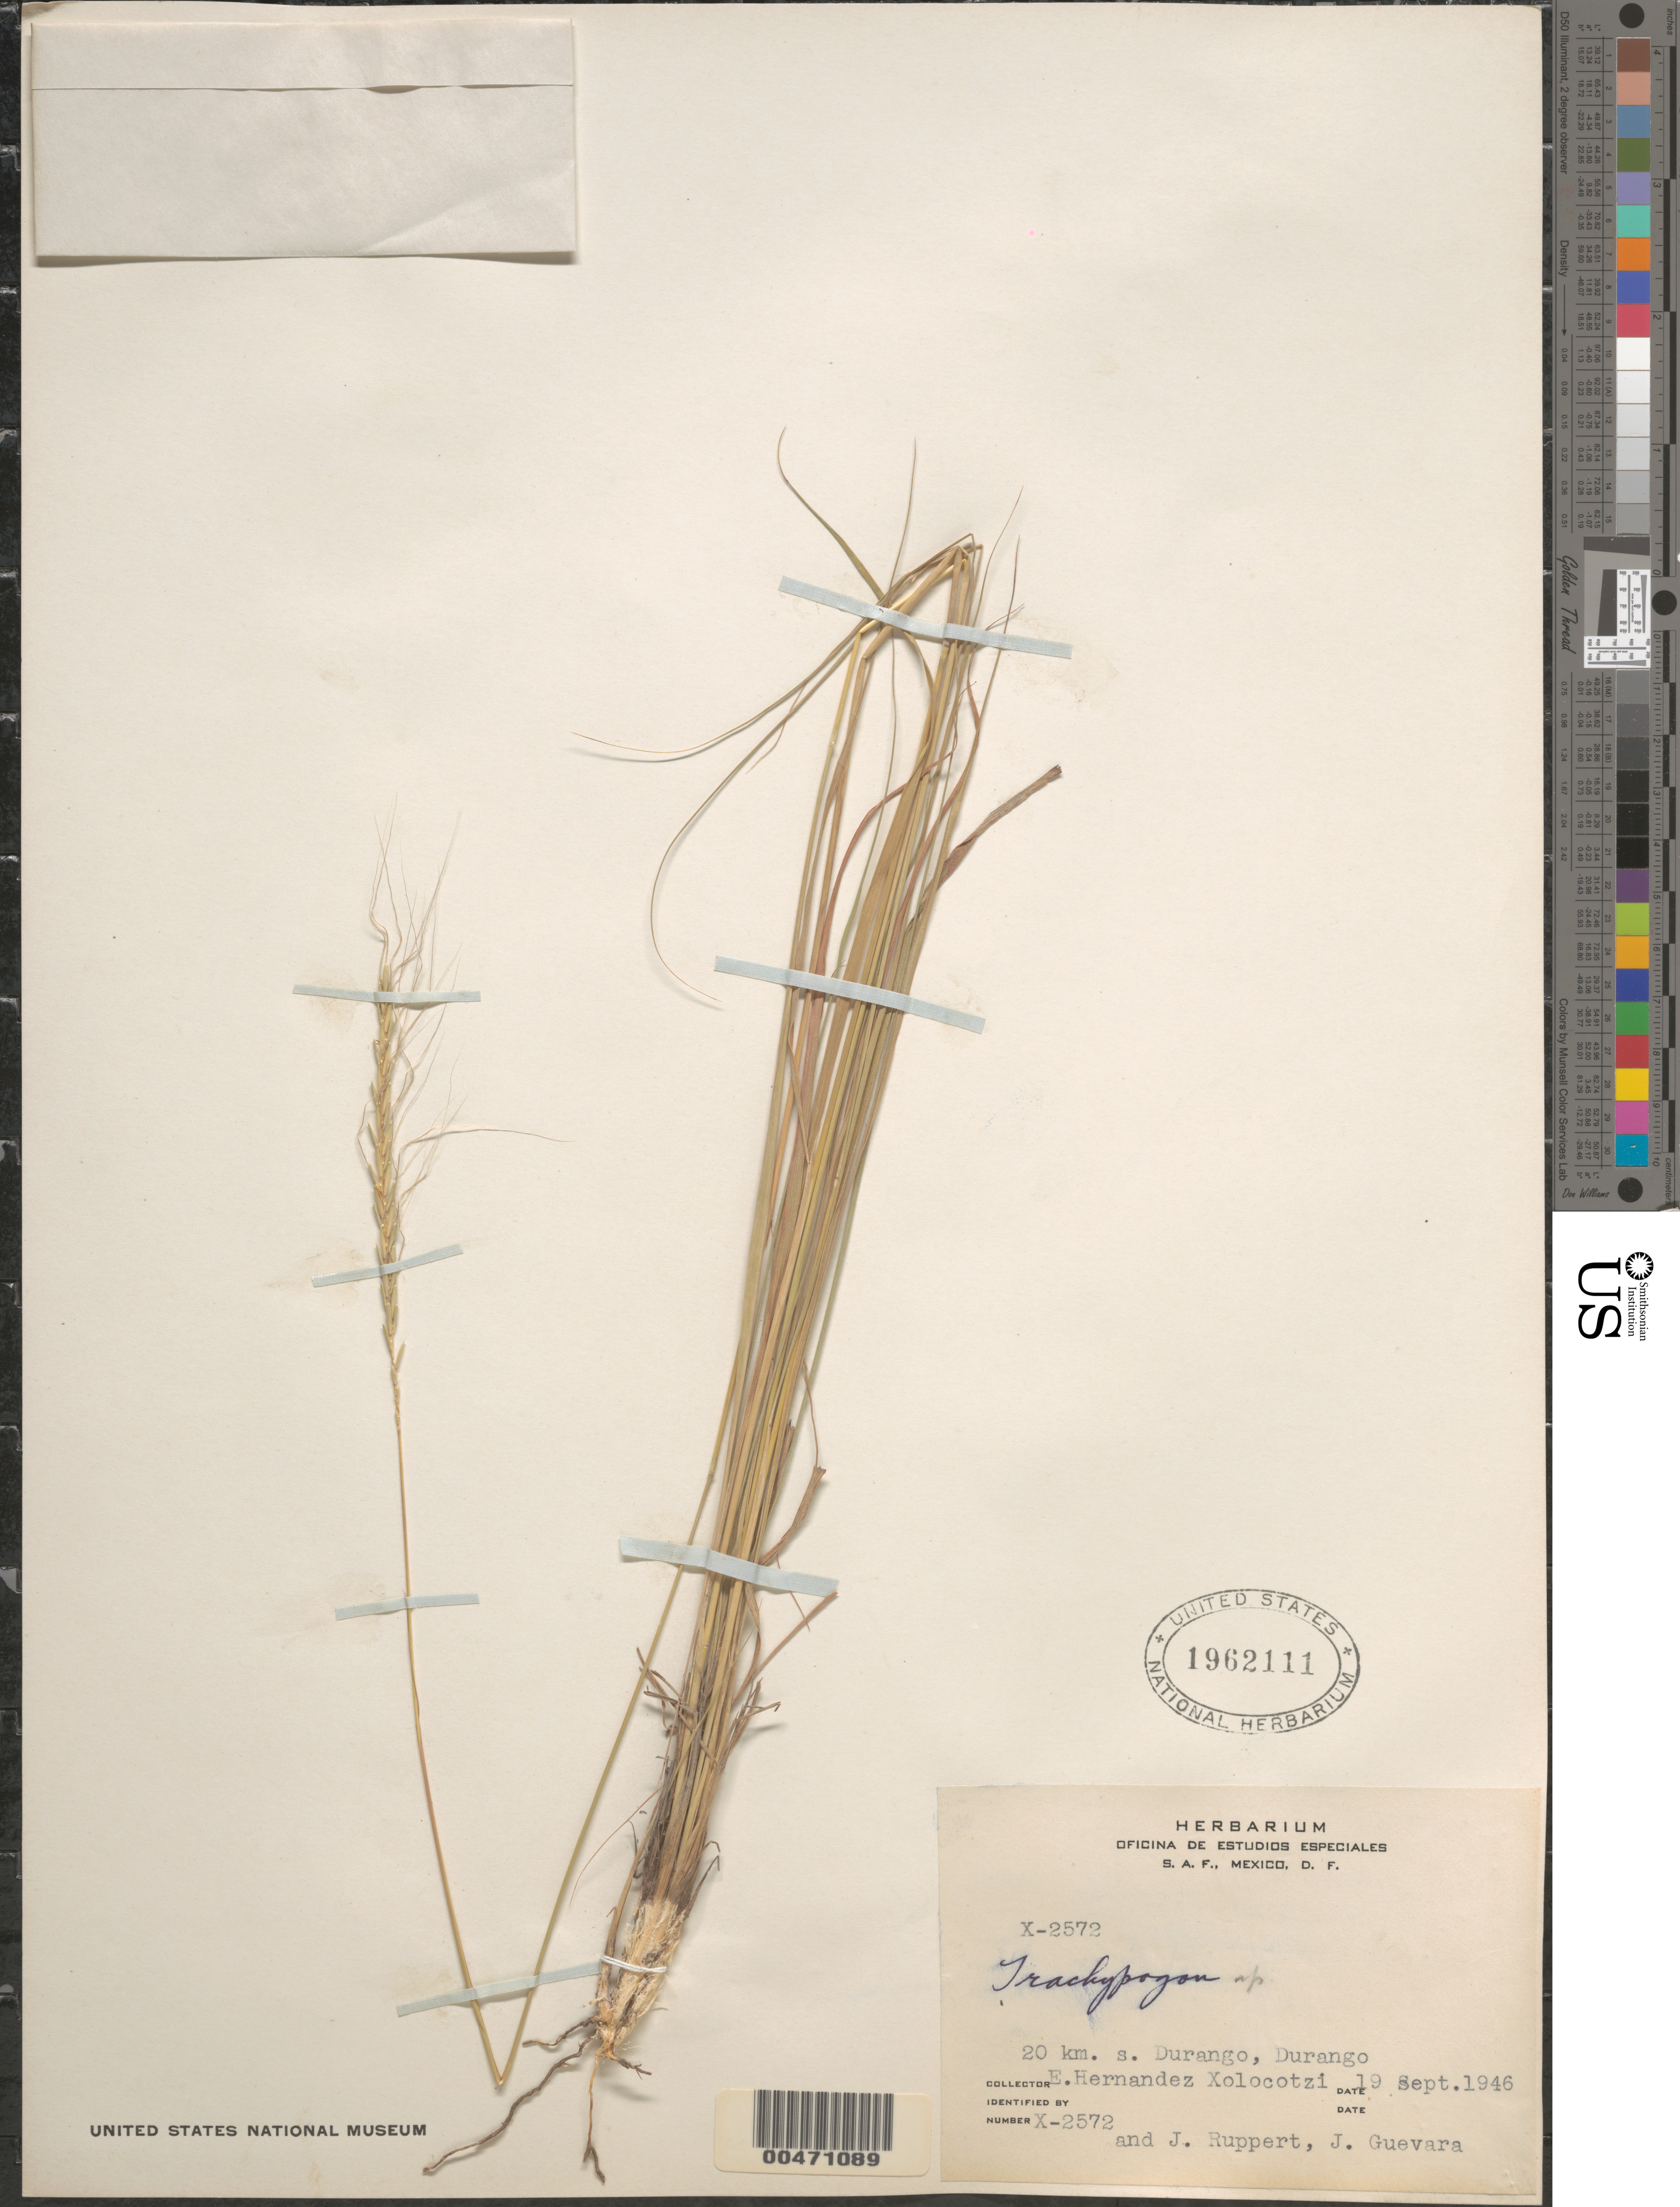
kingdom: Plantae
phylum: Tracheophyta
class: Liliopsida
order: Poales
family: Poaceae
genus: Trachypogon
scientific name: Trachypogon sp.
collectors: E. I. Hernández-X., J. Ruppert & J. Guevara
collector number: X-2572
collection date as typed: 19 Sep 1946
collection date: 1946-09-19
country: Mexico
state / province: Durango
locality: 20 km S of Durango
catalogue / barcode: US 1962111